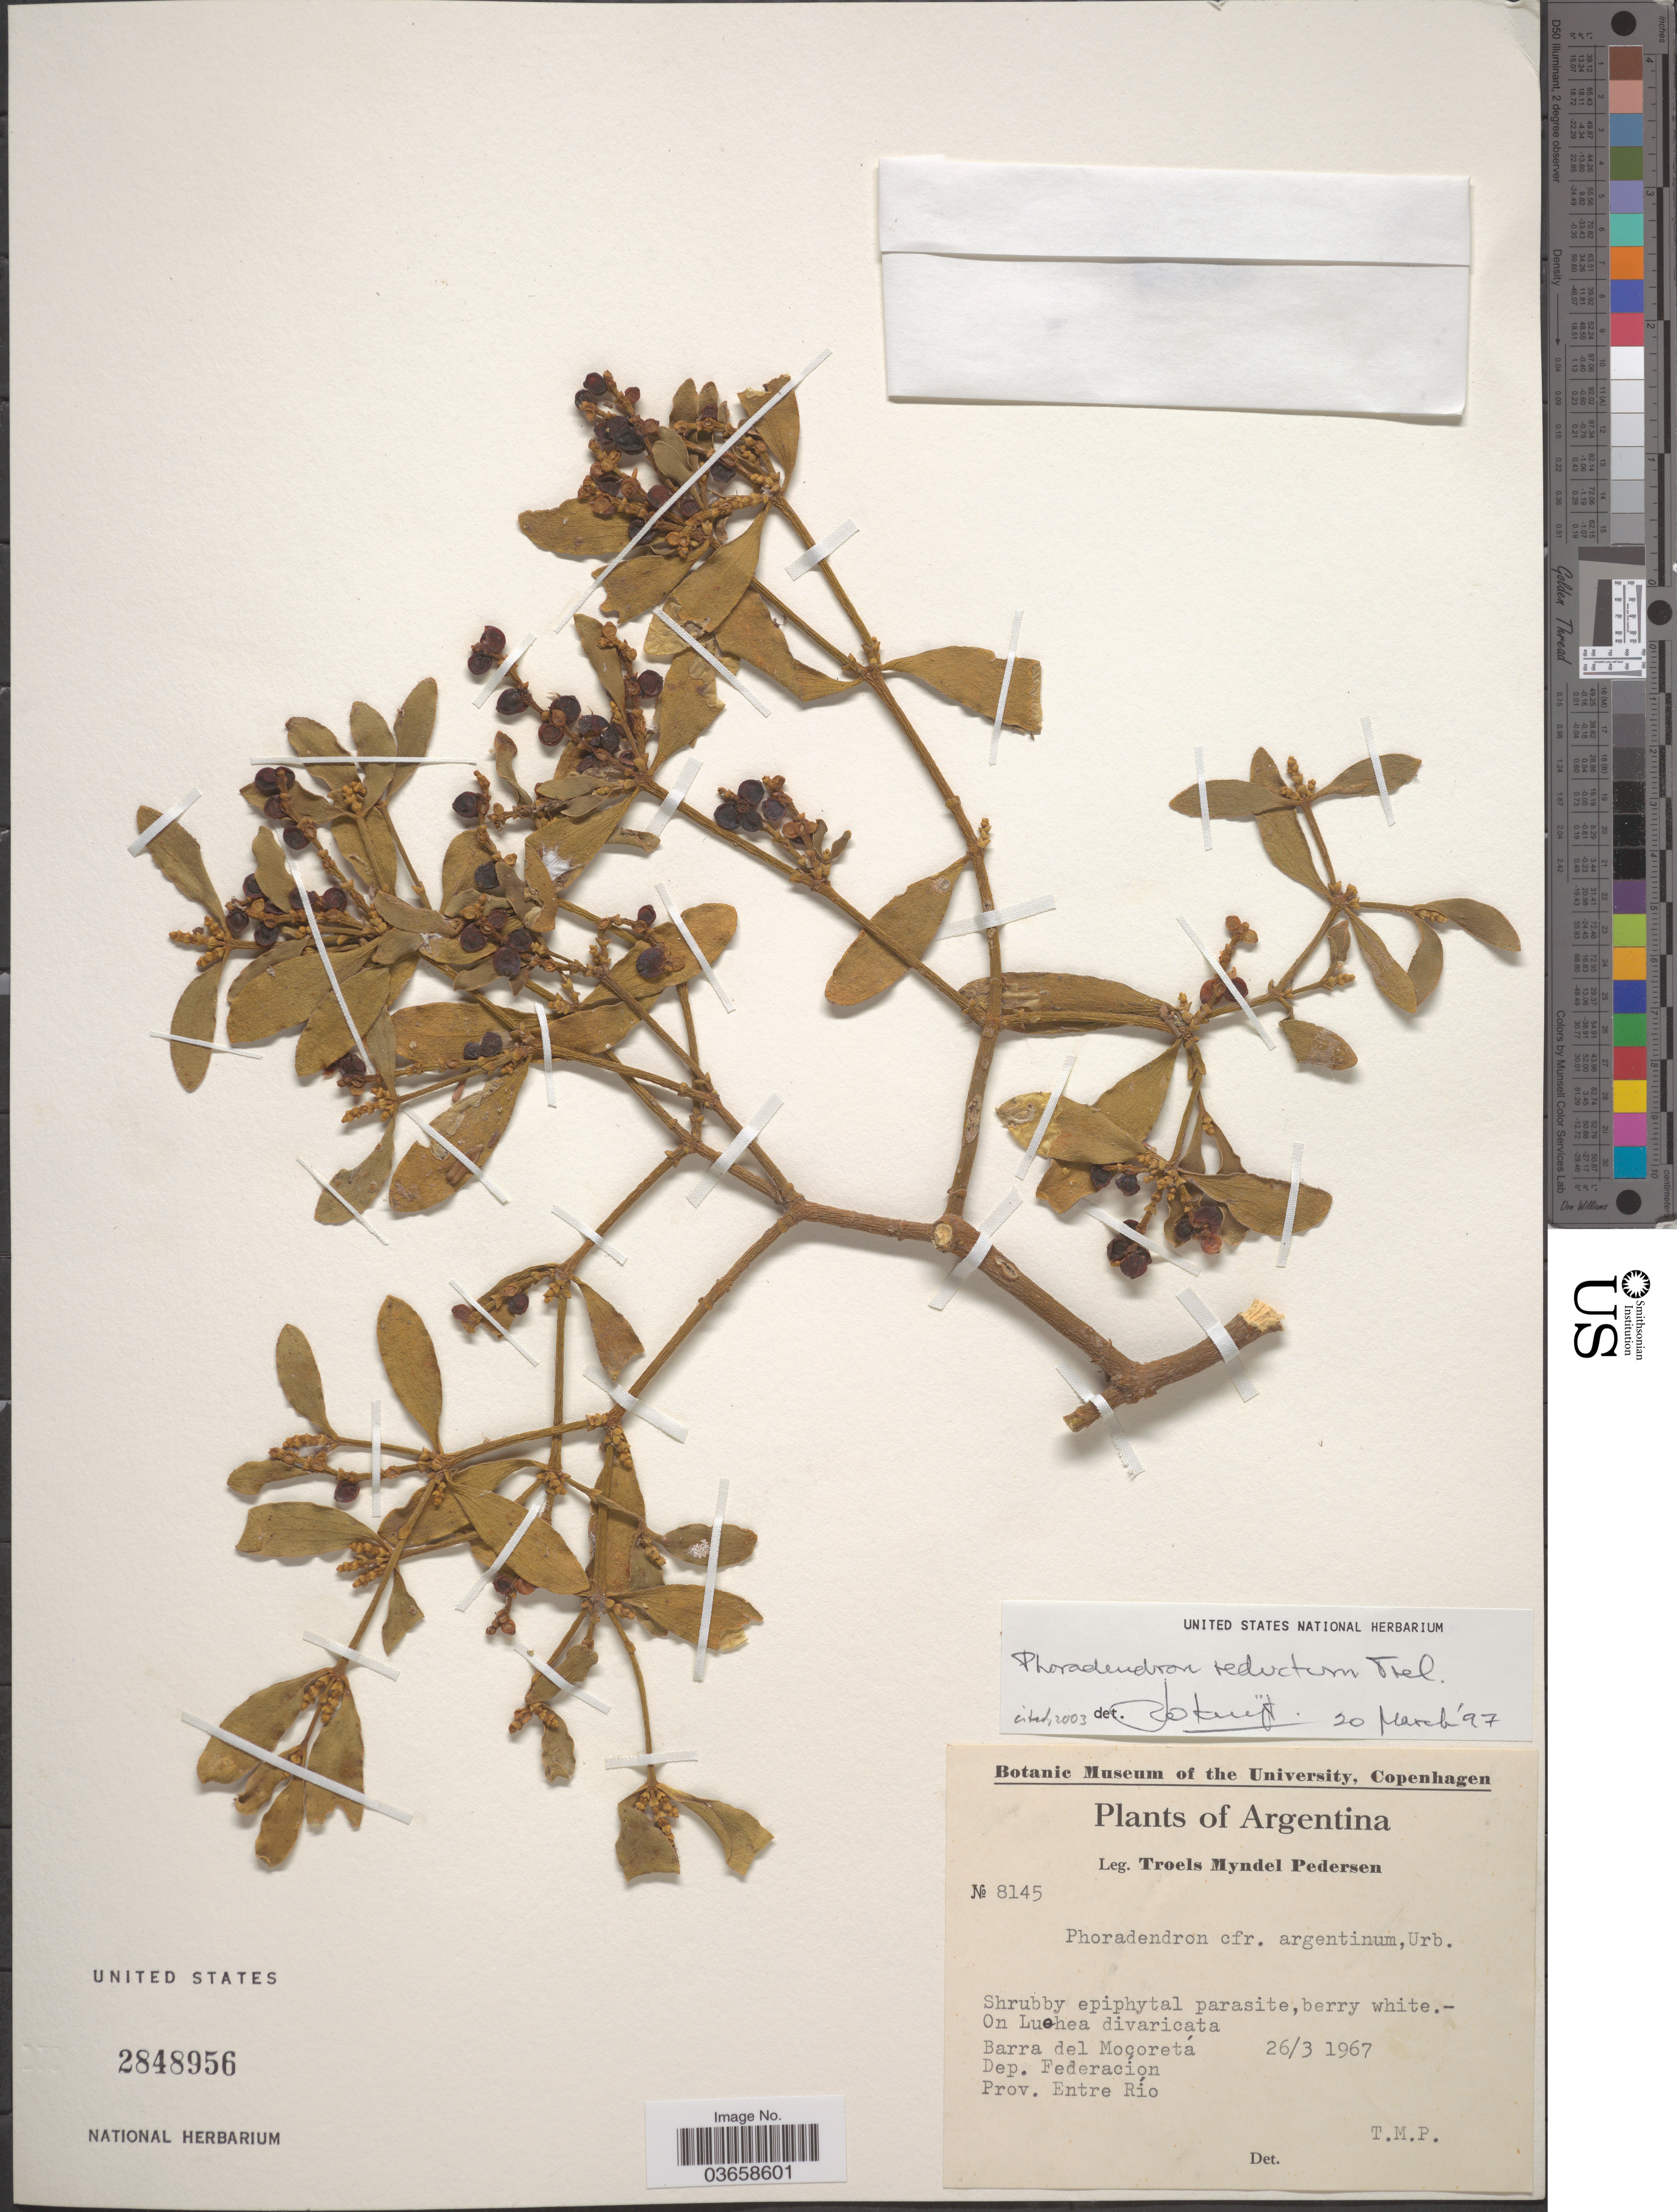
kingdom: Plantae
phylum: Tracheophyta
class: Magnoliopsida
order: Santalales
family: Viscaceae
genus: Phoradendron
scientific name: Phoradendron reductum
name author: Trel.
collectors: T. Pederson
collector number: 8145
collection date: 1967-03-26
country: Argentina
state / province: Entre Rios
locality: Barra del Moçoretá. Dep. Federacion. Prov. Entre Río.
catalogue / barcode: US 2848956